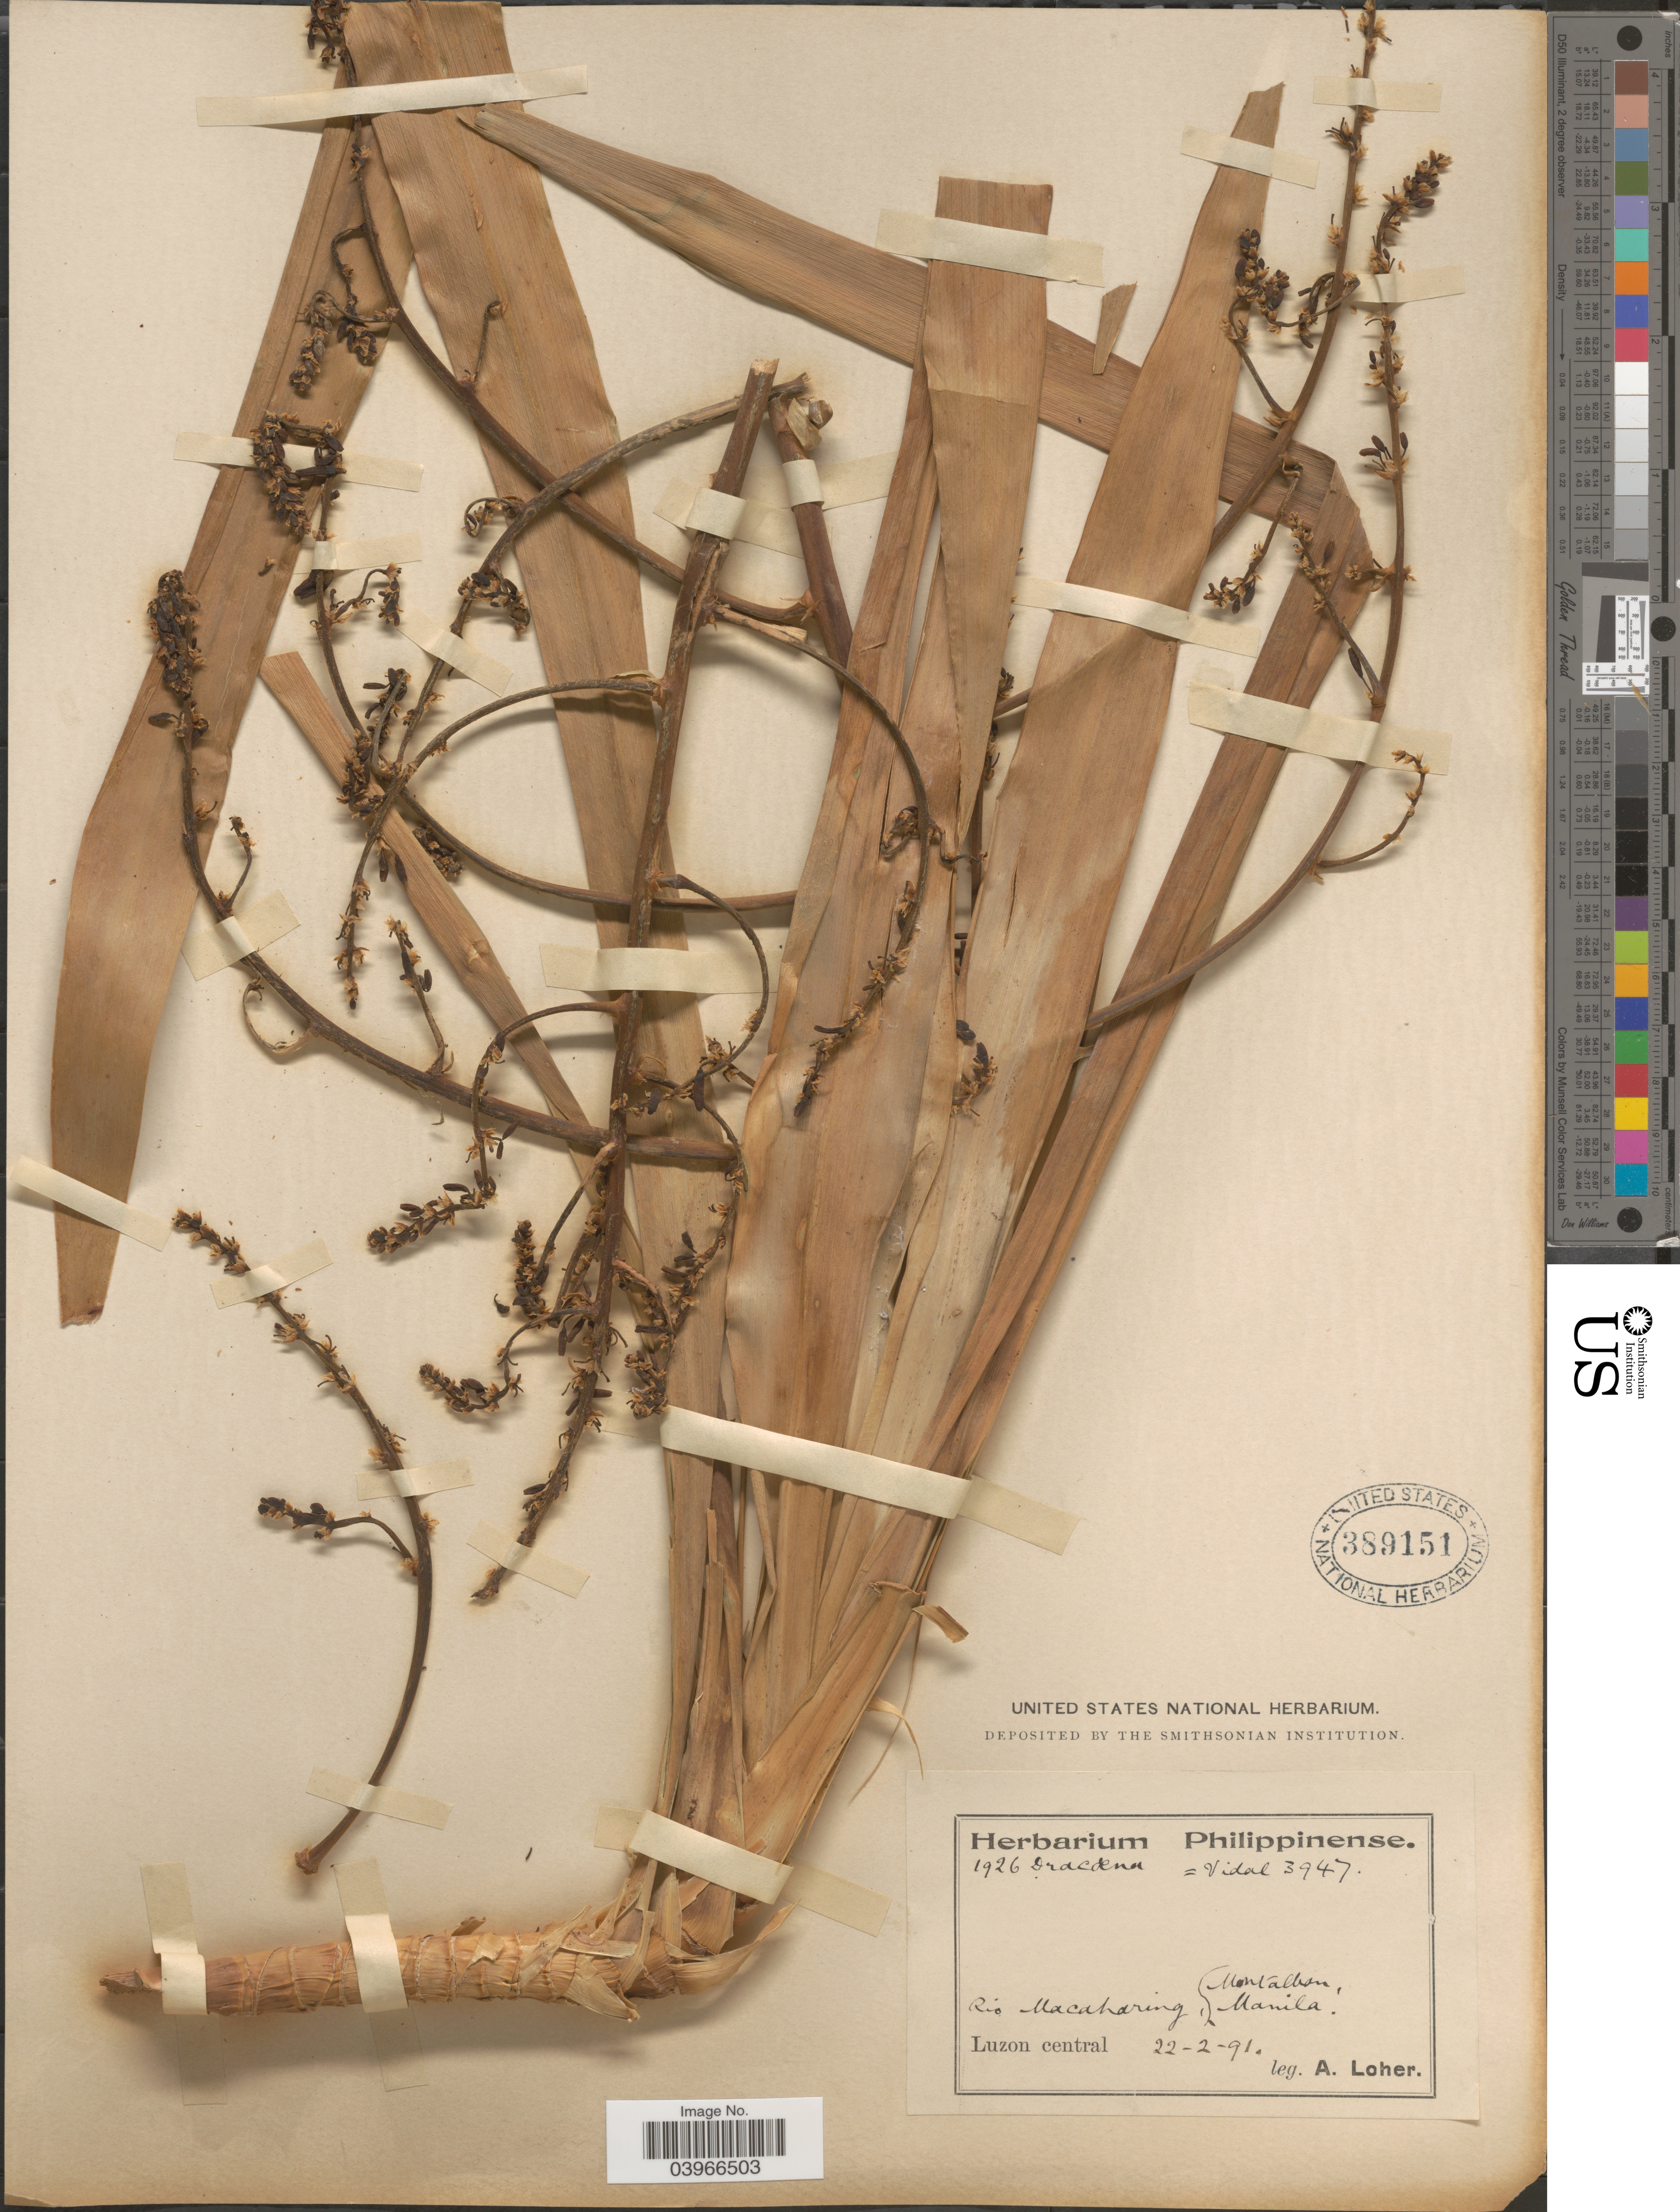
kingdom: Plantae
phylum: Tracheophyta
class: Liliopsida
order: Asparagales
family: Asparagaceae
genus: Dracaena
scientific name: Dracaena sp.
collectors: A. Loher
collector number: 1926/3947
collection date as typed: Transcribed d/m/y: 22/2/91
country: Philippines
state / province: Central Luzon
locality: Rio Macaharing, Montalhan, Manila. Luzon central.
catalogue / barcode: US 389151